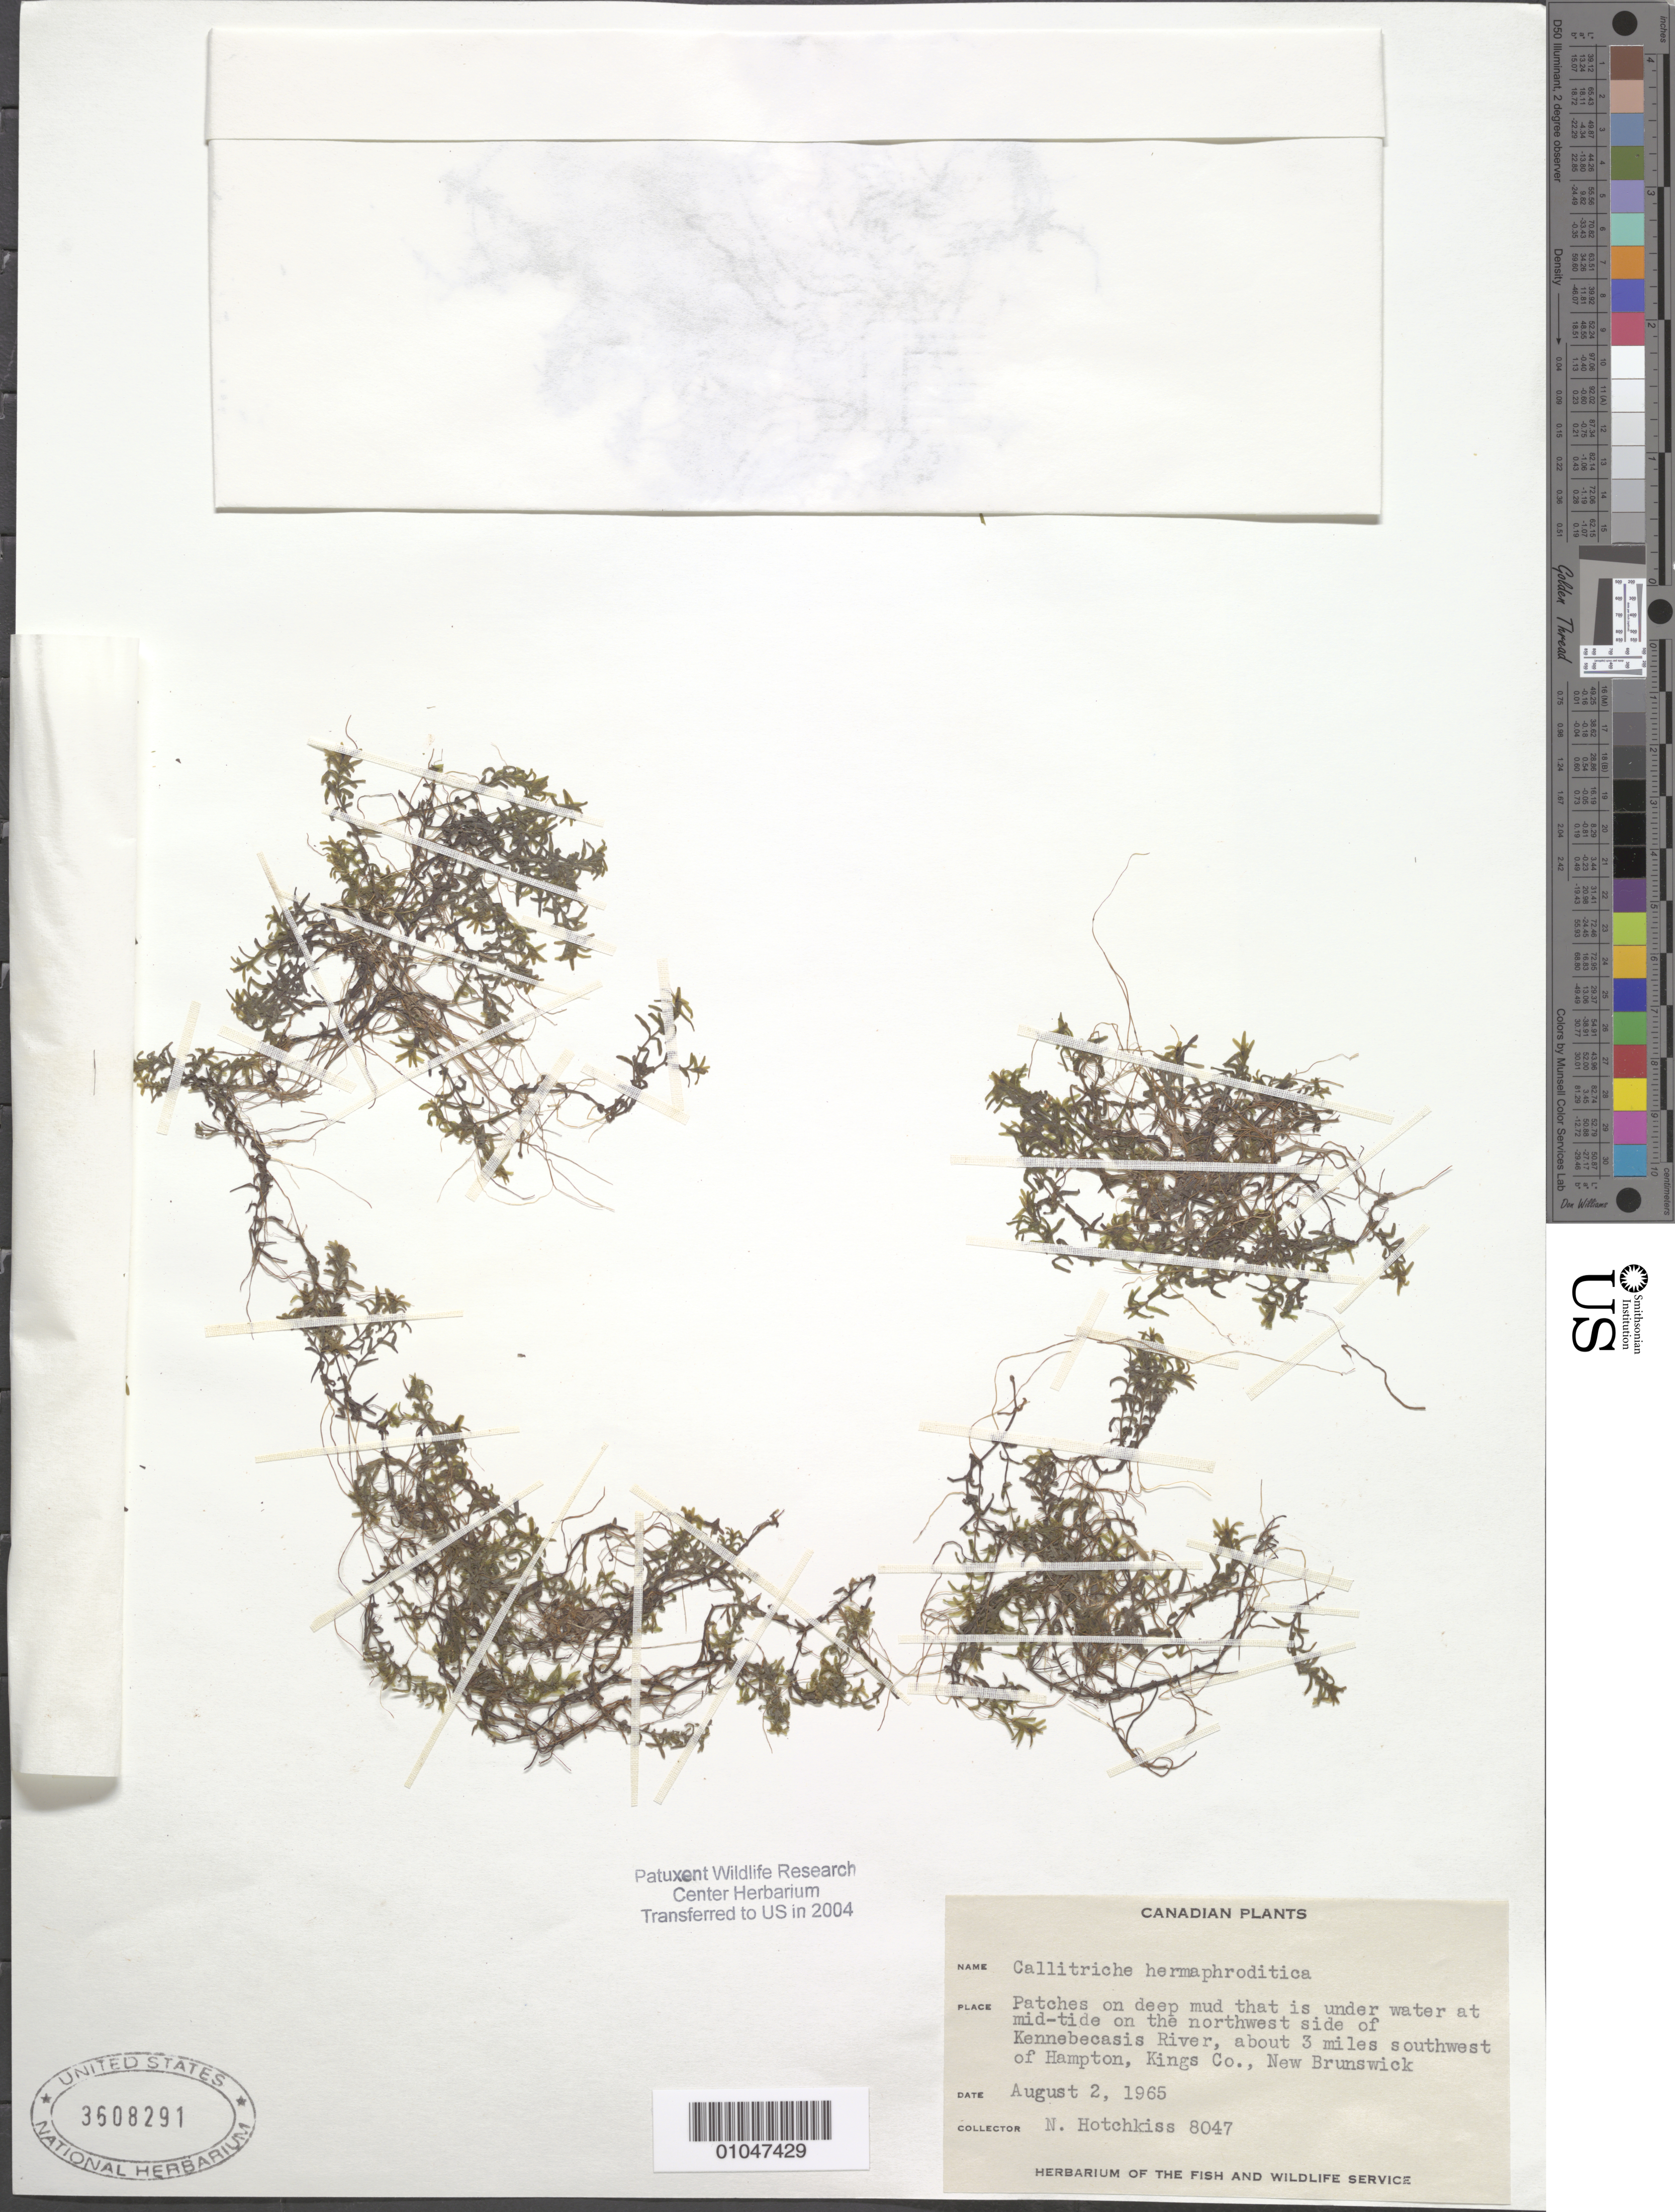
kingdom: Plantae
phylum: Tracheophyta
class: Magnoliopsida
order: Lamiales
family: Plantaginaceae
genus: Callitriche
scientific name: Callitriche hermaphroditica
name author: L.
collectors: N. Hotchkiss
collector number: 8047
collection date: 1965-08-02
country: Canada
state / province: New Brunswick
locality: NW side of Kennebecasis River, about 3 miles SW of Hampton, Kings County.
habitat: Patches on deep mud that is under water at mid-tide.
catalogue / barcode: US 3608291